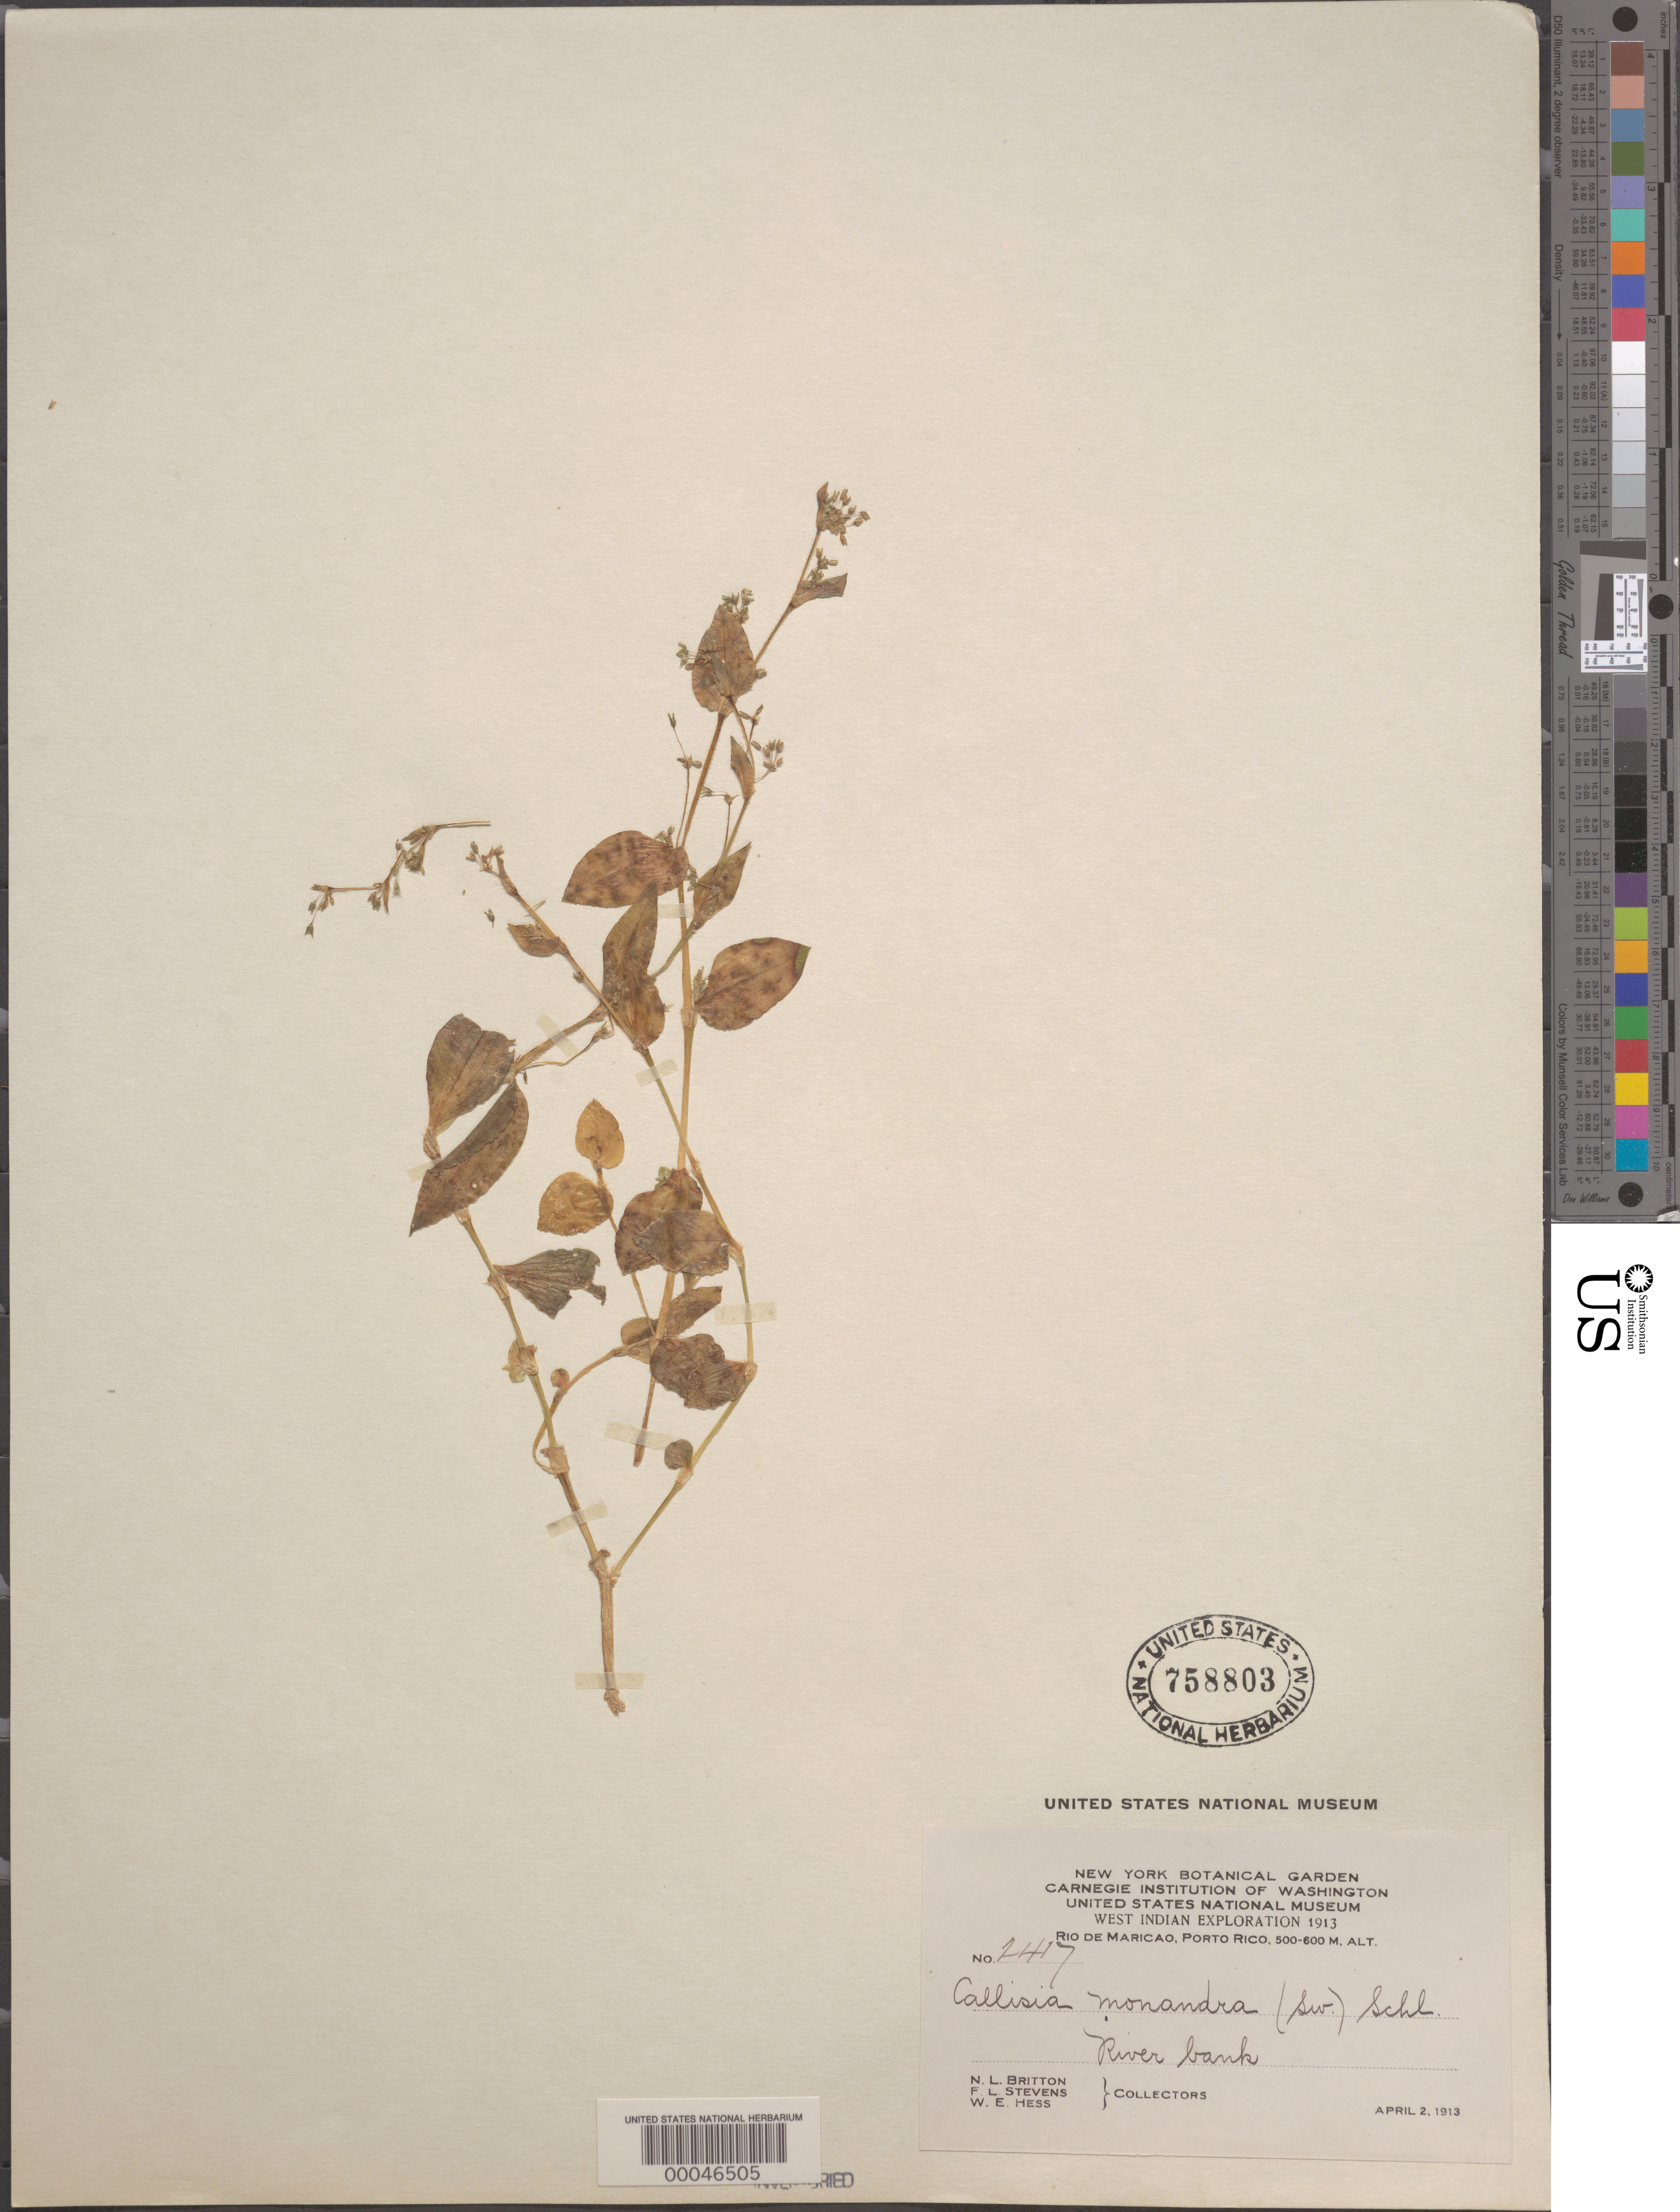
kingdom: Plantae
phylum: Tracheophyta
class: Liliopsida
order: Commelinales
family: Commelinaceae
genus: Callisia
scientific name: Callisia monandra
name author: (Sw.) Schult. & Schult. f.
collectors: N. Britton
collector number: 2417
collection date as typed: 02 Apr 1913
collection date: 1913-04-02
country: Puerto Rico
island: Greater Antilles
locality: Rio de maricao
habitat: Riverbank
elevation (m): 500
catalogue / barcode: US 758803